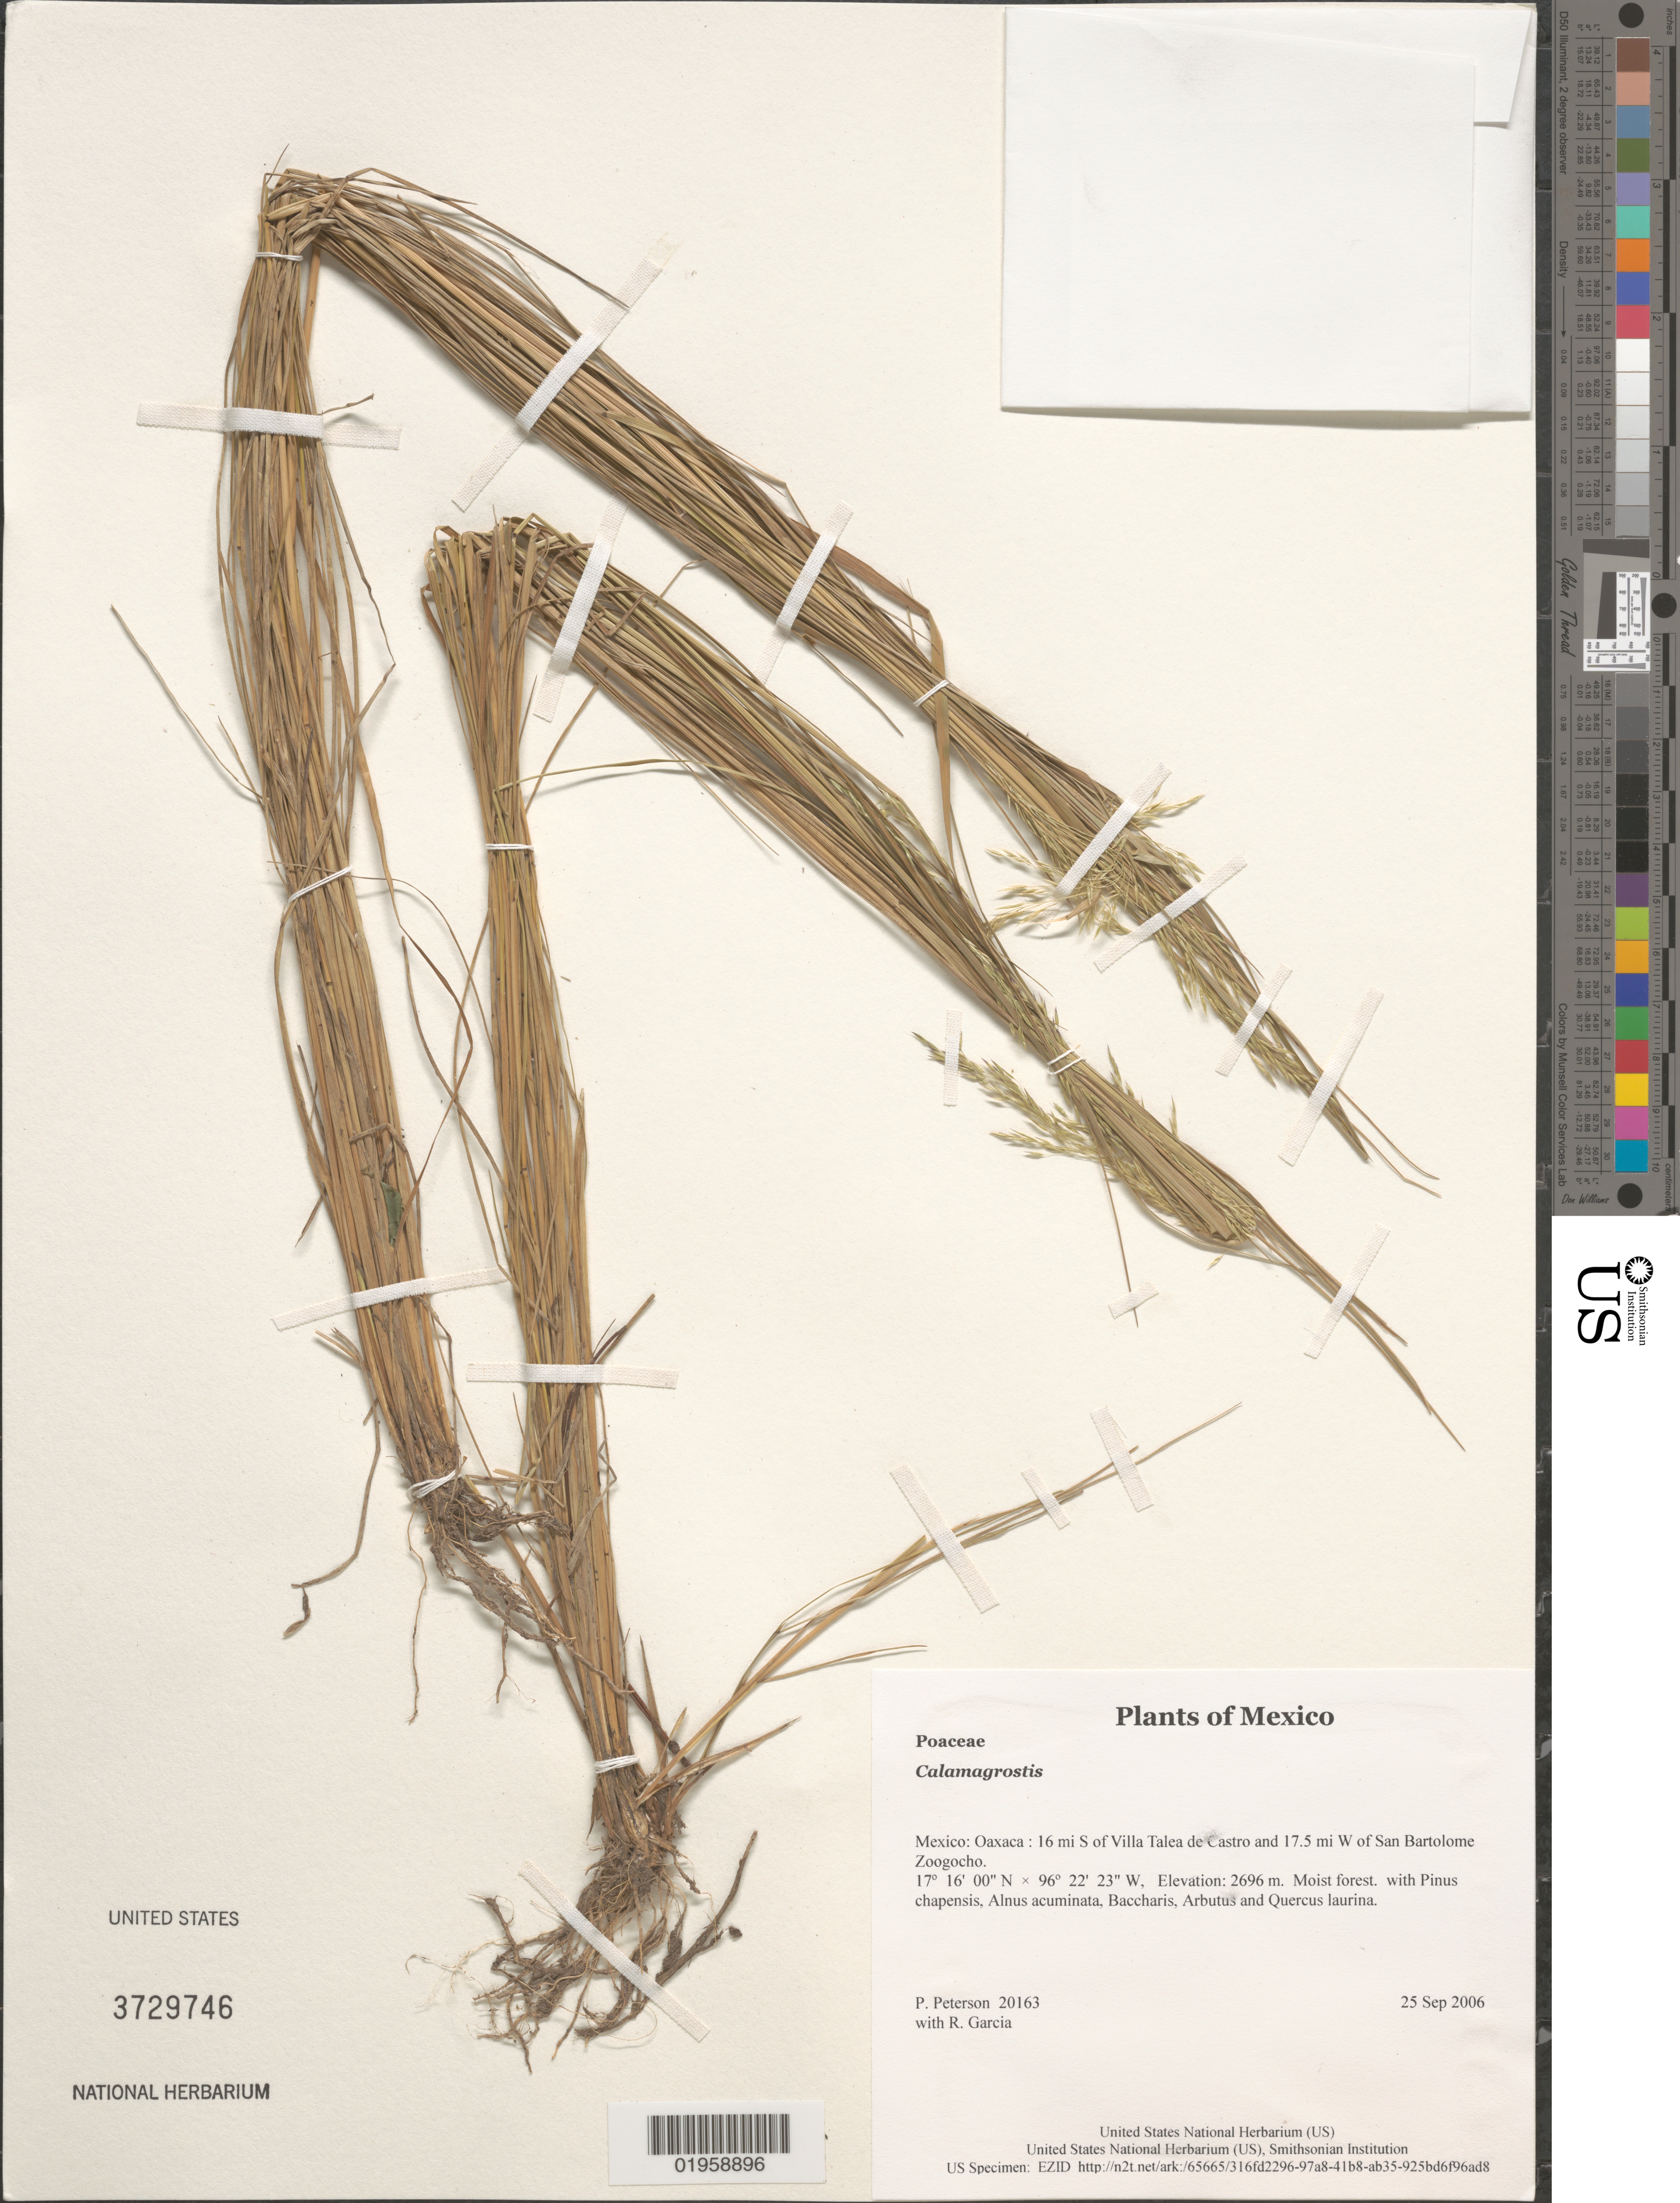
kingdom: Plantae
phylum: Tracheophyta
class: Liliopsida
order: Poales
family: Poaceae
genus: Peyritschia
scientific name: Peyritschia sp.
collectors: P. M. Peterson & R. Garcia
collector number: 20163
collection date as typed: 25 Sep 2006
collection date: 2006-09-25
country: Mexico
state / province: Oaxaca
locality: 16 mi S of Villa Talea de Castro and 17.5 mi W of San Bartolome Zoogocho.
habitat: Moist forest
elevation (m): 2696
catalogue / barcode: US 3729746